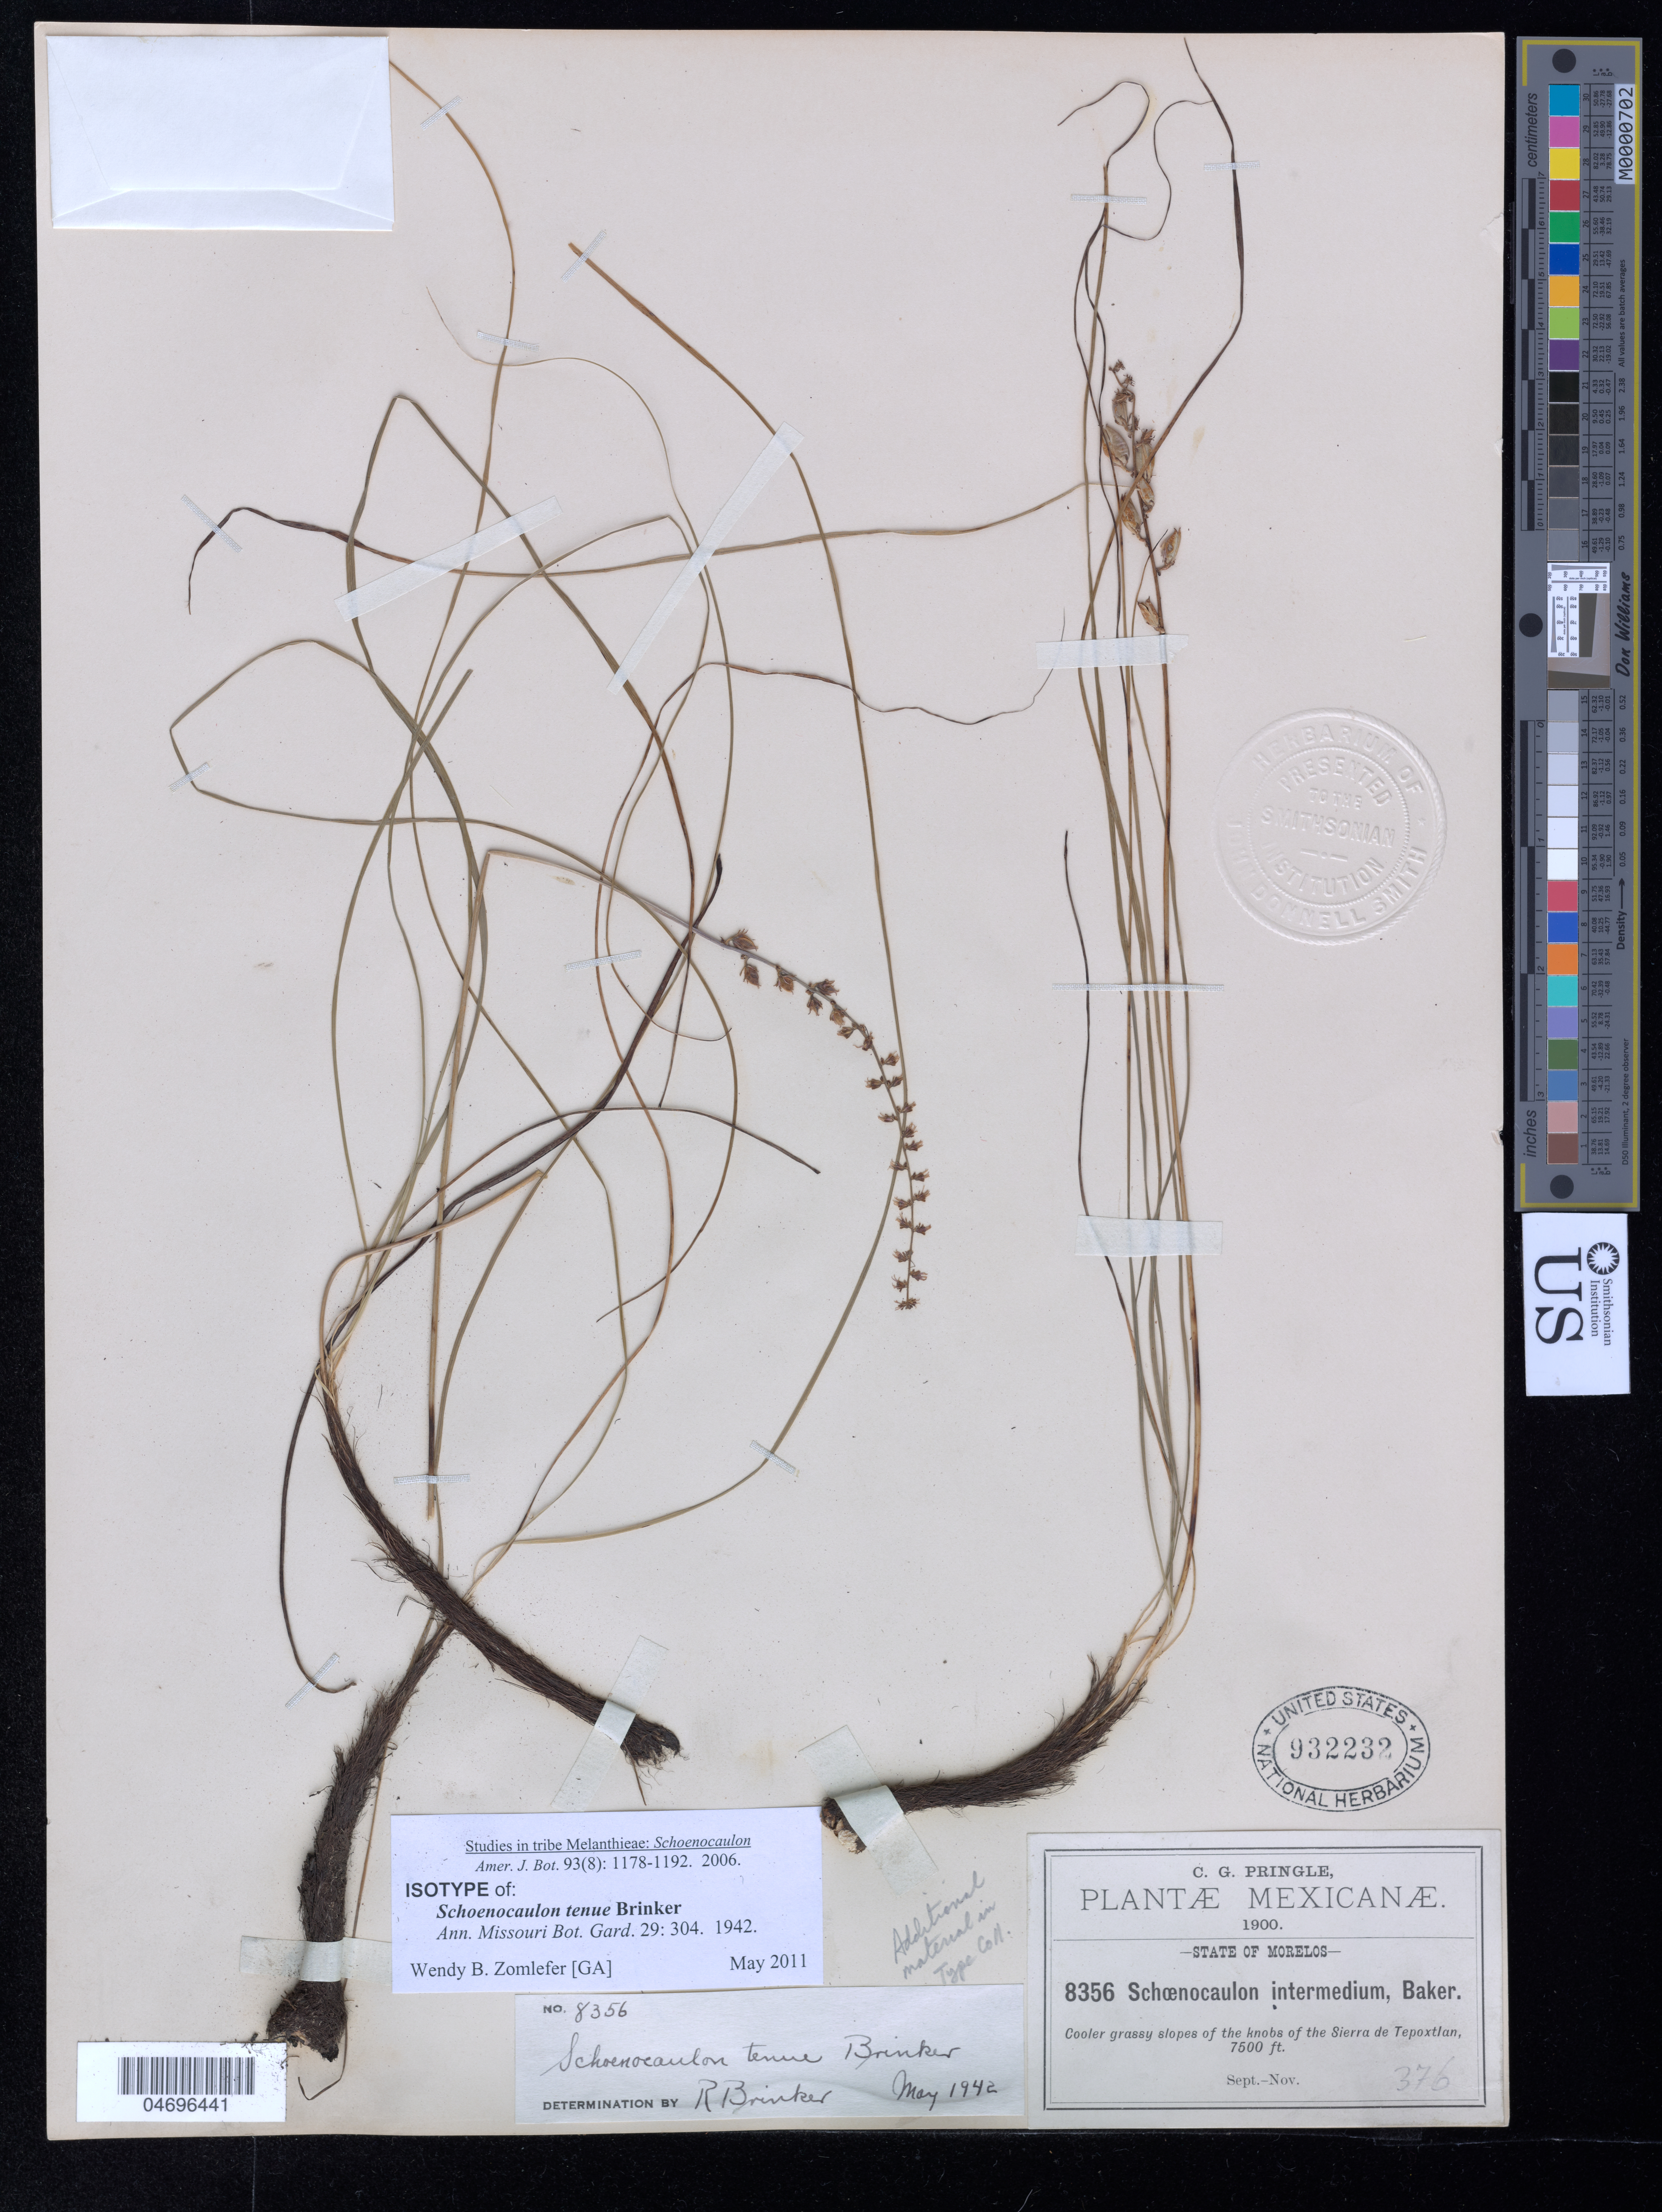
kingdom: Plantae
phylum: Tracheophyta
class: Liliopsida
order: Liliales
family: Melanthiaceae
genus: Schoenocaulon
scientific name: Schoenocaulon tenue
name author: Brinker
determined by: Brinker, Robert R.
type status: Isotype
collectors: C. G. Pringle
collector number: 8356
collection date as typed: Sep 1900 to -- Nov 1900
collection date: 1900-09/1900-11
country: Mexico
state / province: Morelos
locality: Slopes of knobs of Sierra de Tepoxtlan.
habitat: Cool grassy slopes.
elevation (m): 2286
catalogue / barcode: US 932232